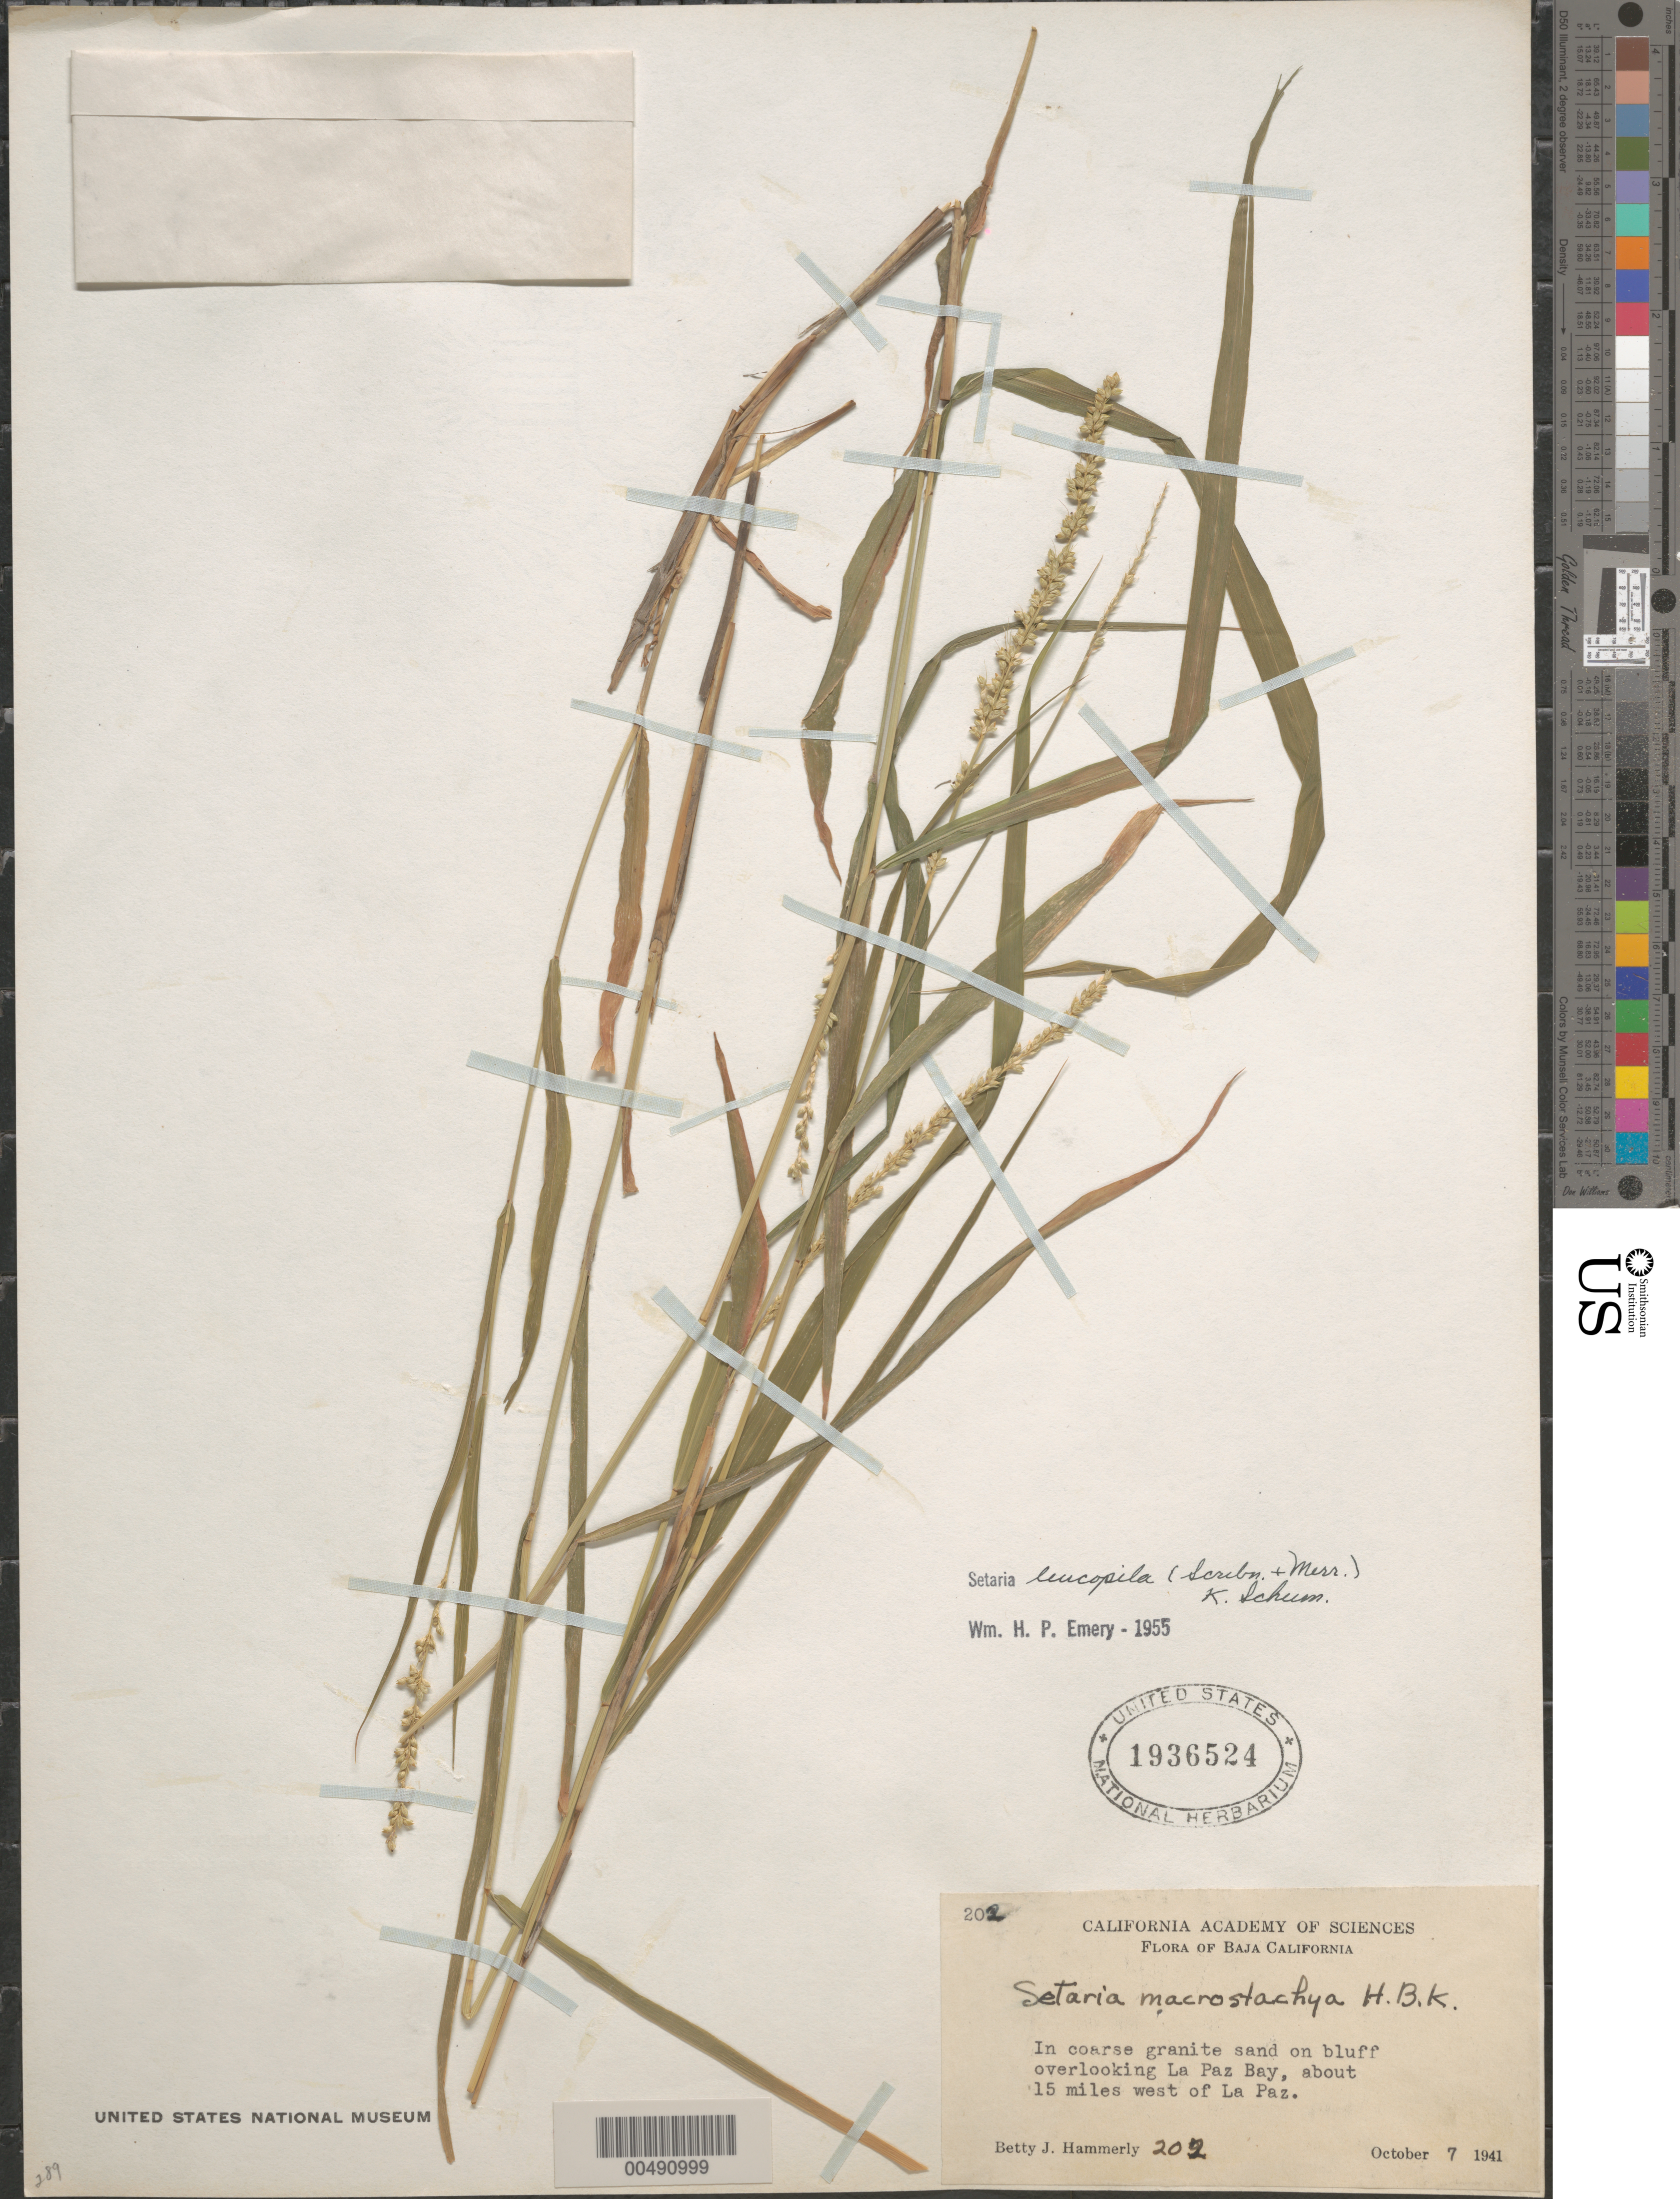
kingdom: Plantae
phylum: Tracheophyta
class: Liliopsida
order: Poales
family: Poaceae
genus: Setaria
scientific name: Setaria leucopila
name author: (Scribn. & Merr.) K. Schum.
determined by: Emery, W. H. P.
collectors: B. J. Hammerly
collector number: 202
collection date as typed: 7 Oct 1941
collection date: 1941-10-07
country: Mexico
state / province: Baja California Sur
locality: Overlooking La Paz Bay, about 15 mi W of La Paz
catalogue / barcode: US 1936524